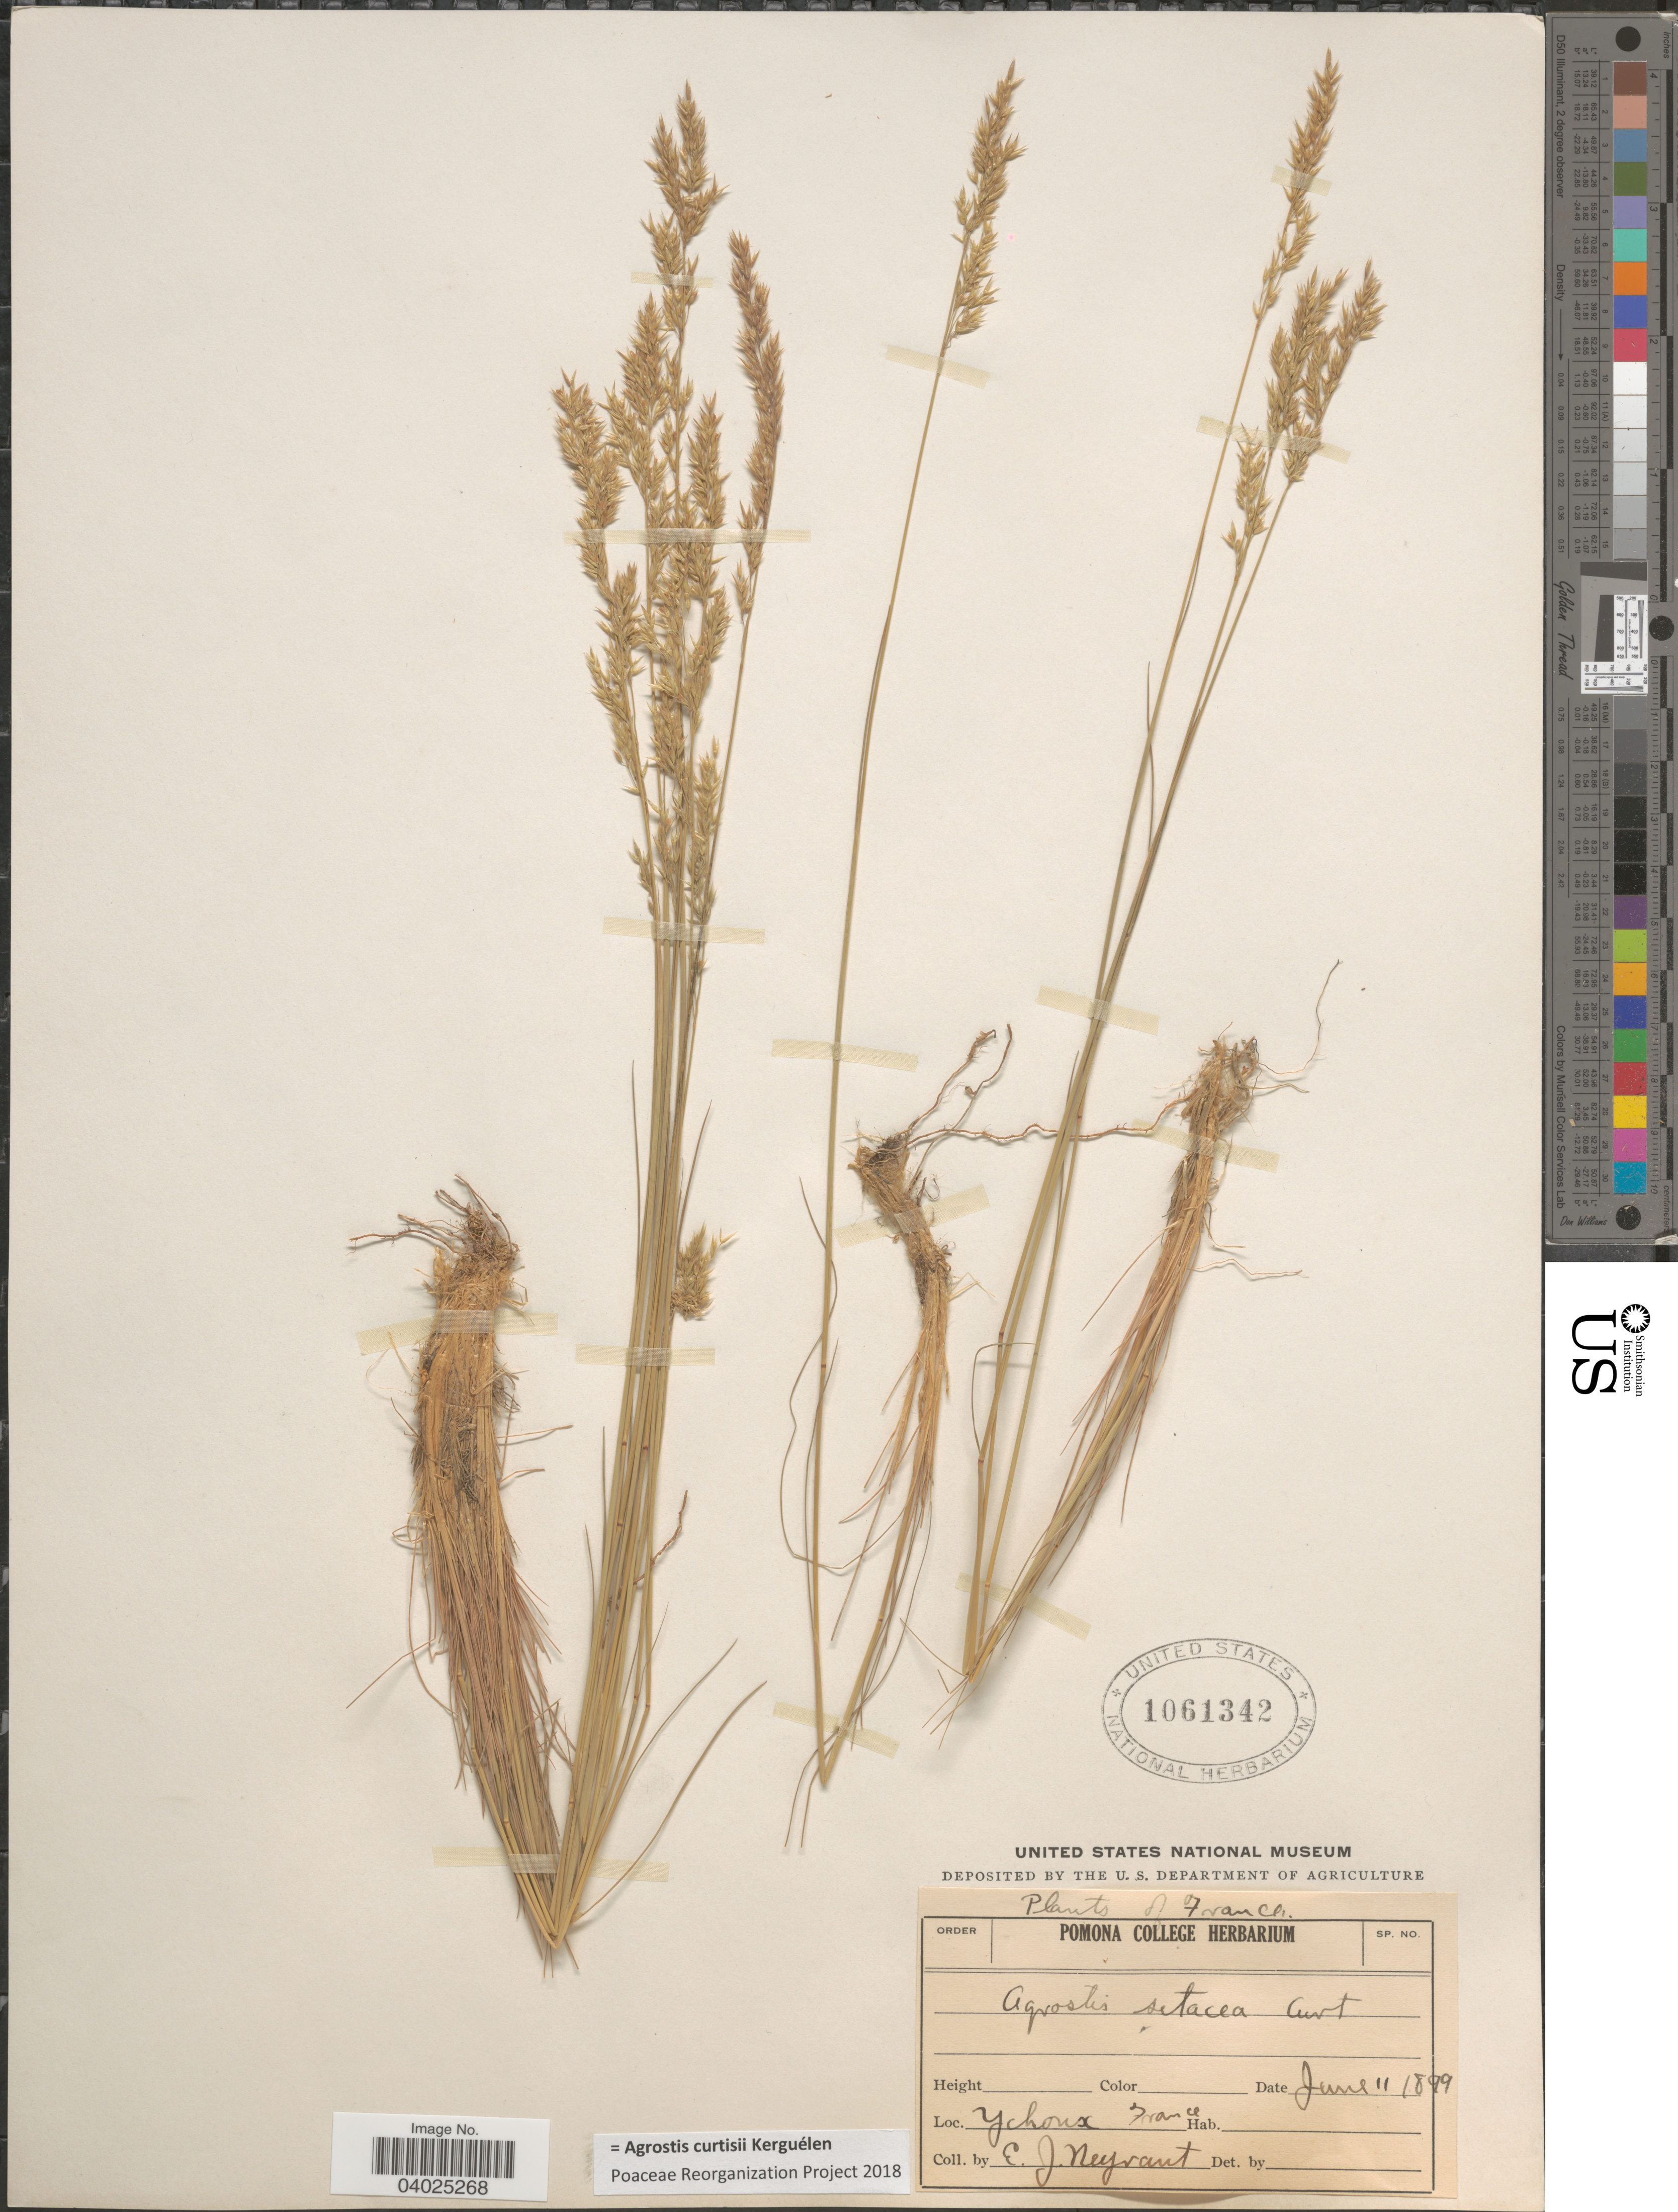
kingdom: Plantae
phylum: Tracheophyta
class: Liliopsida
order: Poales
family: Poaceae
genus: Alpagrostis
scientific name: Alpagrostis curtisii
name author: (Kerguélen) P.M. Peterson et al.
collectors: E. Neyraut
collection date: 1899-06-11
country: France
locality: Ychonx.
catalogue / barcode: US 1061342